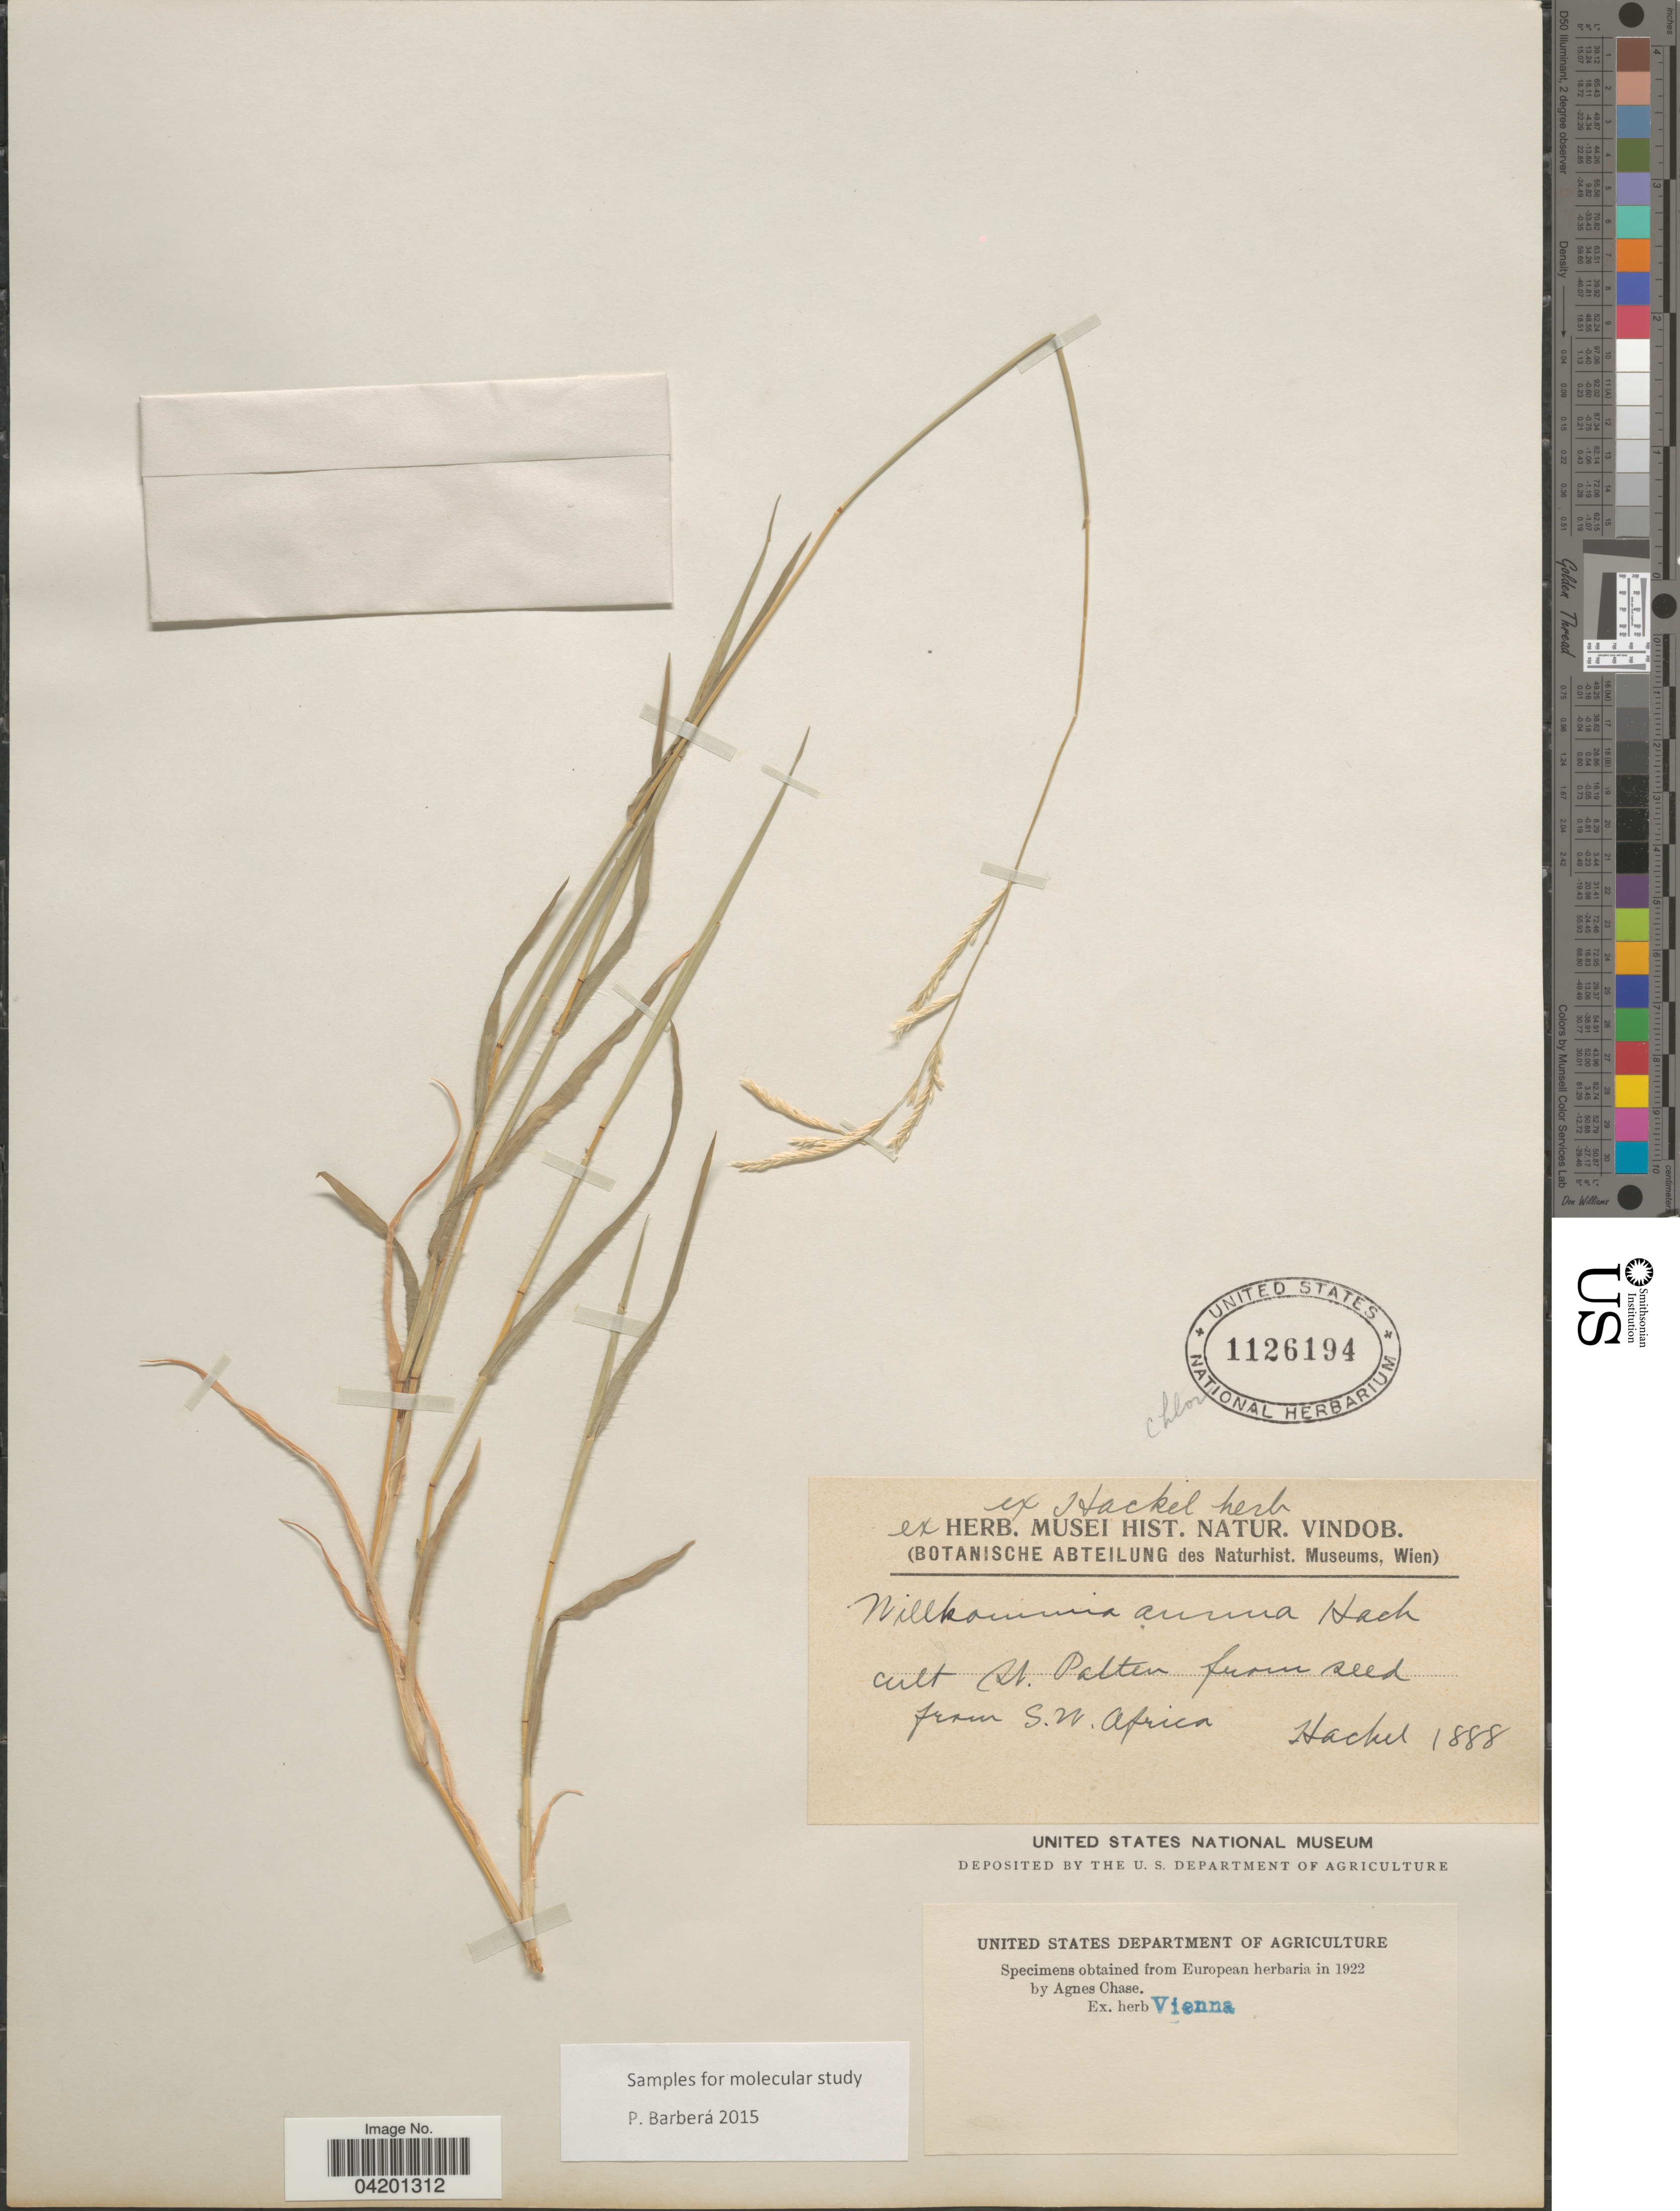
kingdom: Plantae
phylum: Tracheophyta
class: Liliopsida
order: Poales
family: Poaceae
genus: Willkommia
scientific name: Willkommia annua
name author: Hack.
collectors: -. Hackel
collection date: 1888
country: Austria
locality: Cult. St. Polten.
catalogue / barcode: US 1126194